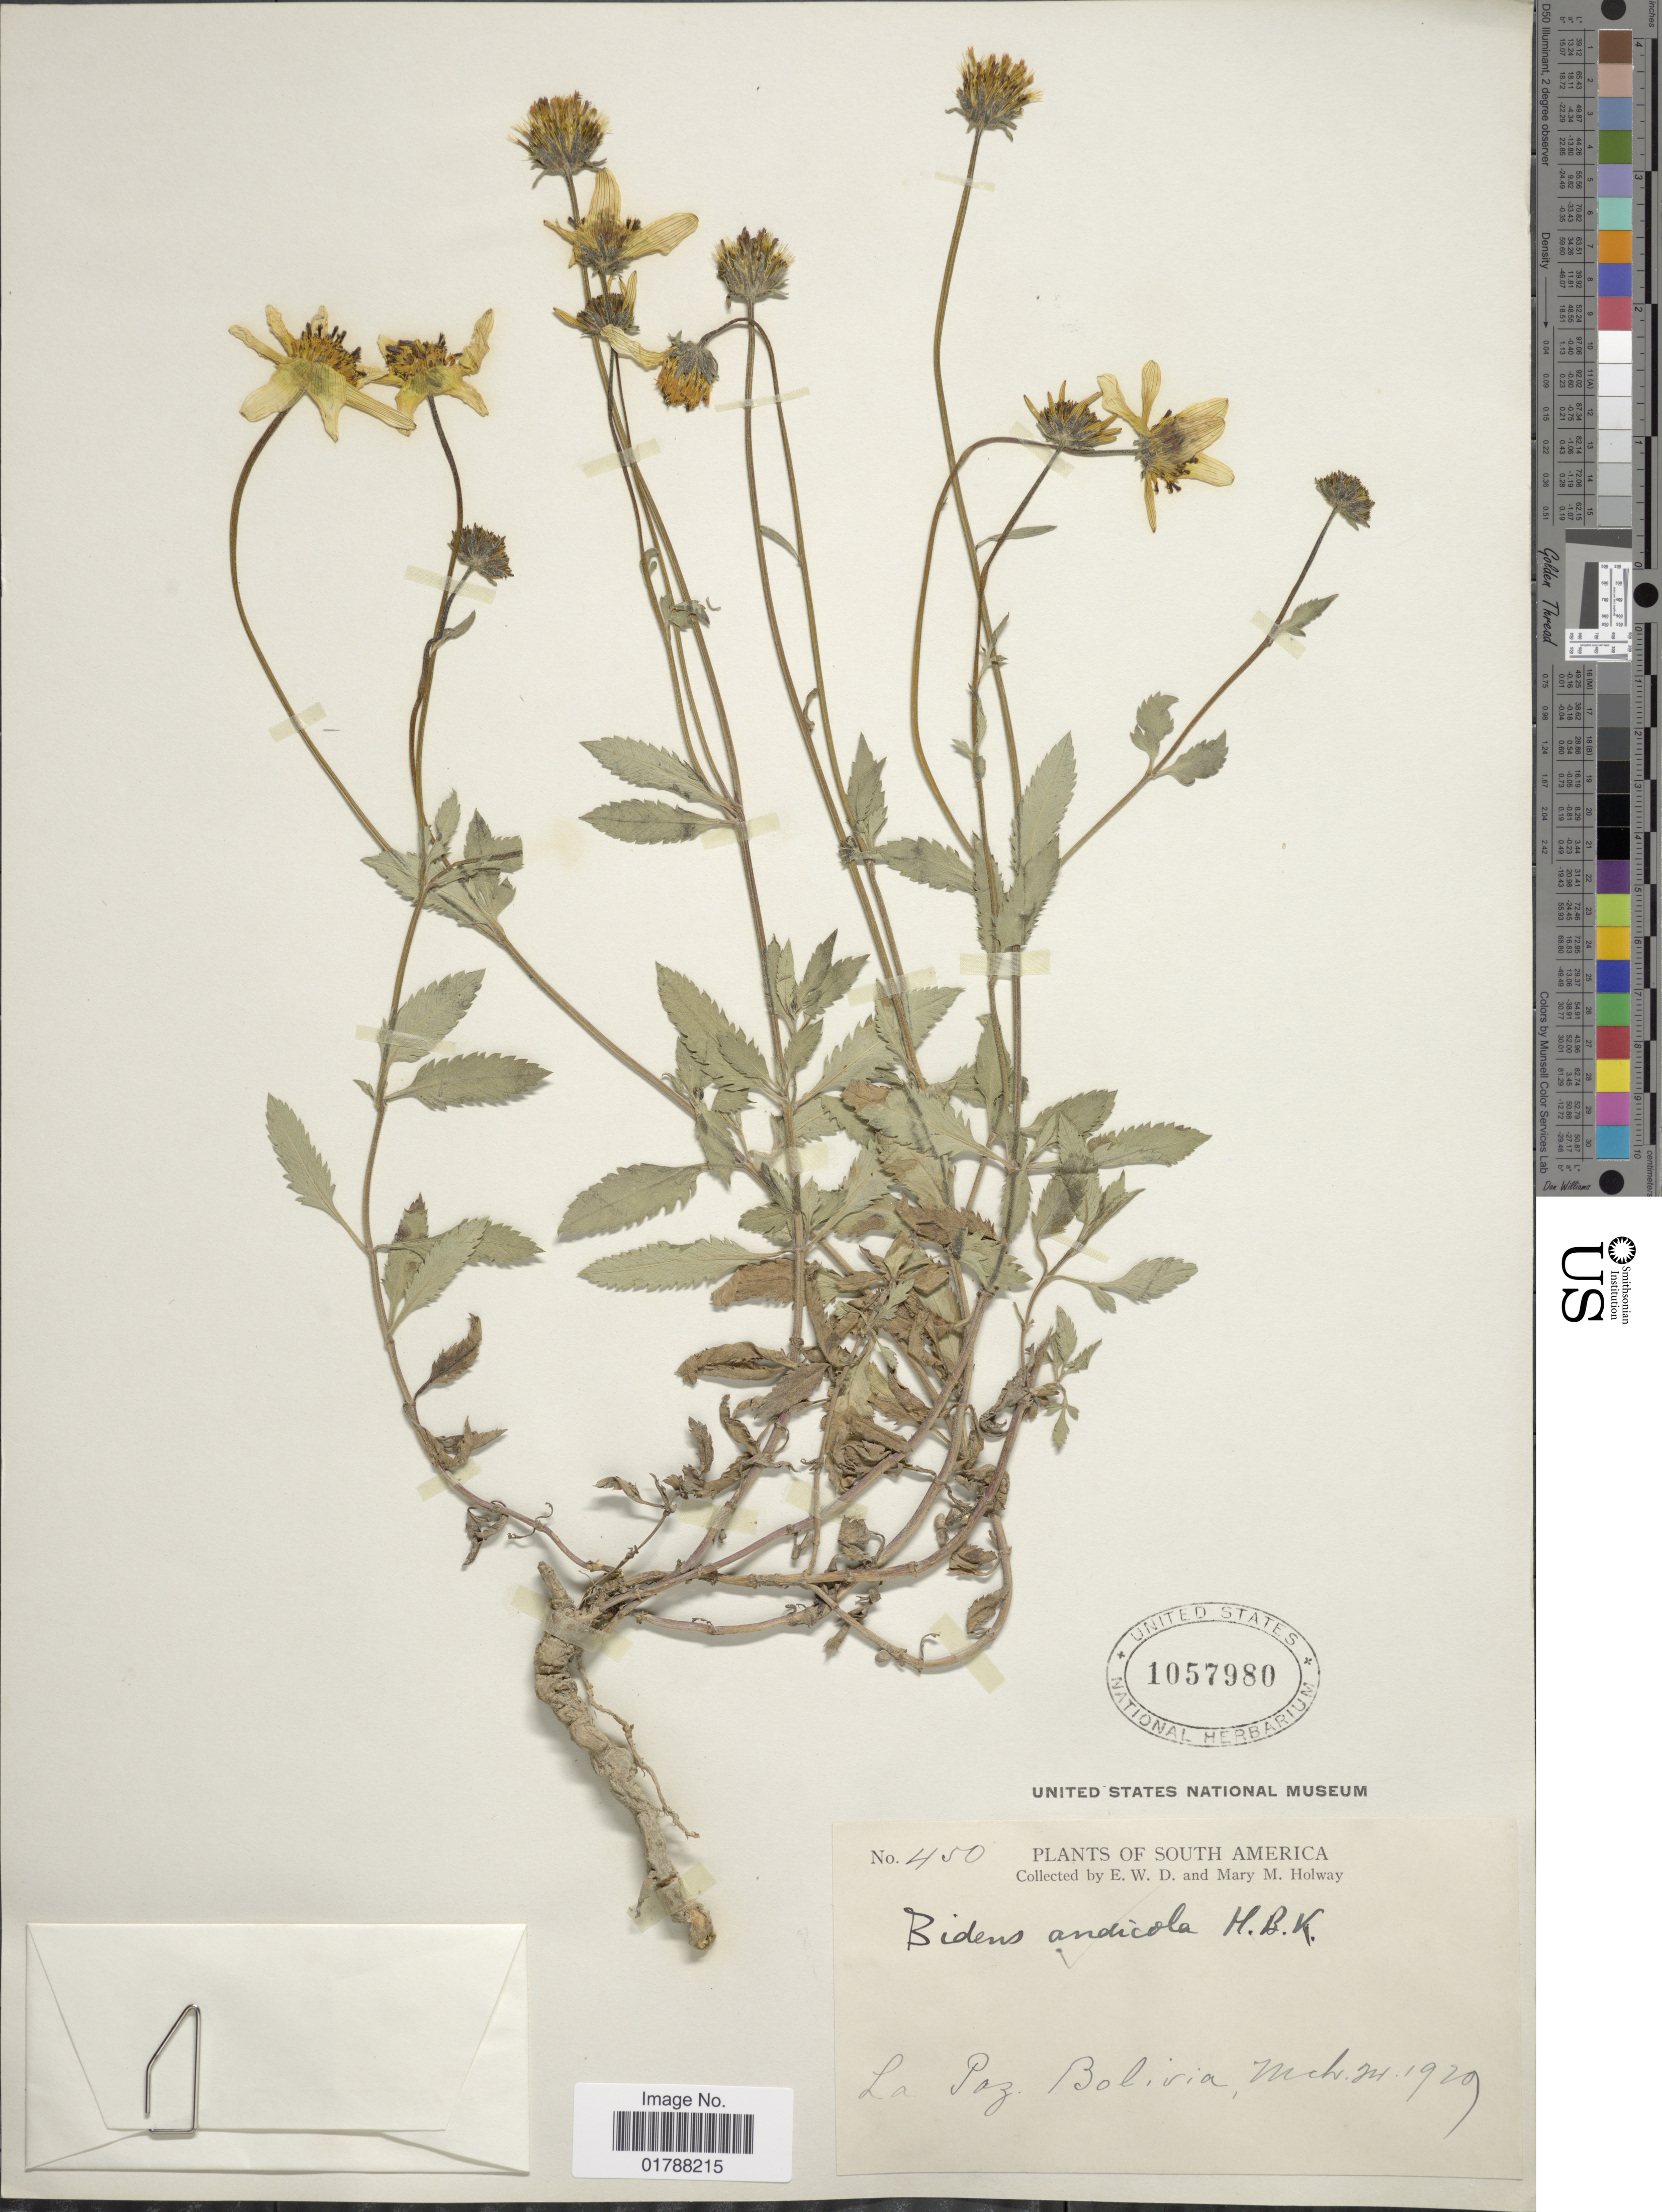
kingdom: Plantae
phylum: Tracheophyta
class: Magnoliopsida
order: Asterales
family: Asteraceae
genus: Bidens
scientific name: Bidens andicola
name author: Kunth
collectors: E. W. D. Holway & M. M. Holway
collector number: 450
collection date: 1929-03-24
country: Bolivia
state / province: La Paz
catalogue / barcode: US 1057980